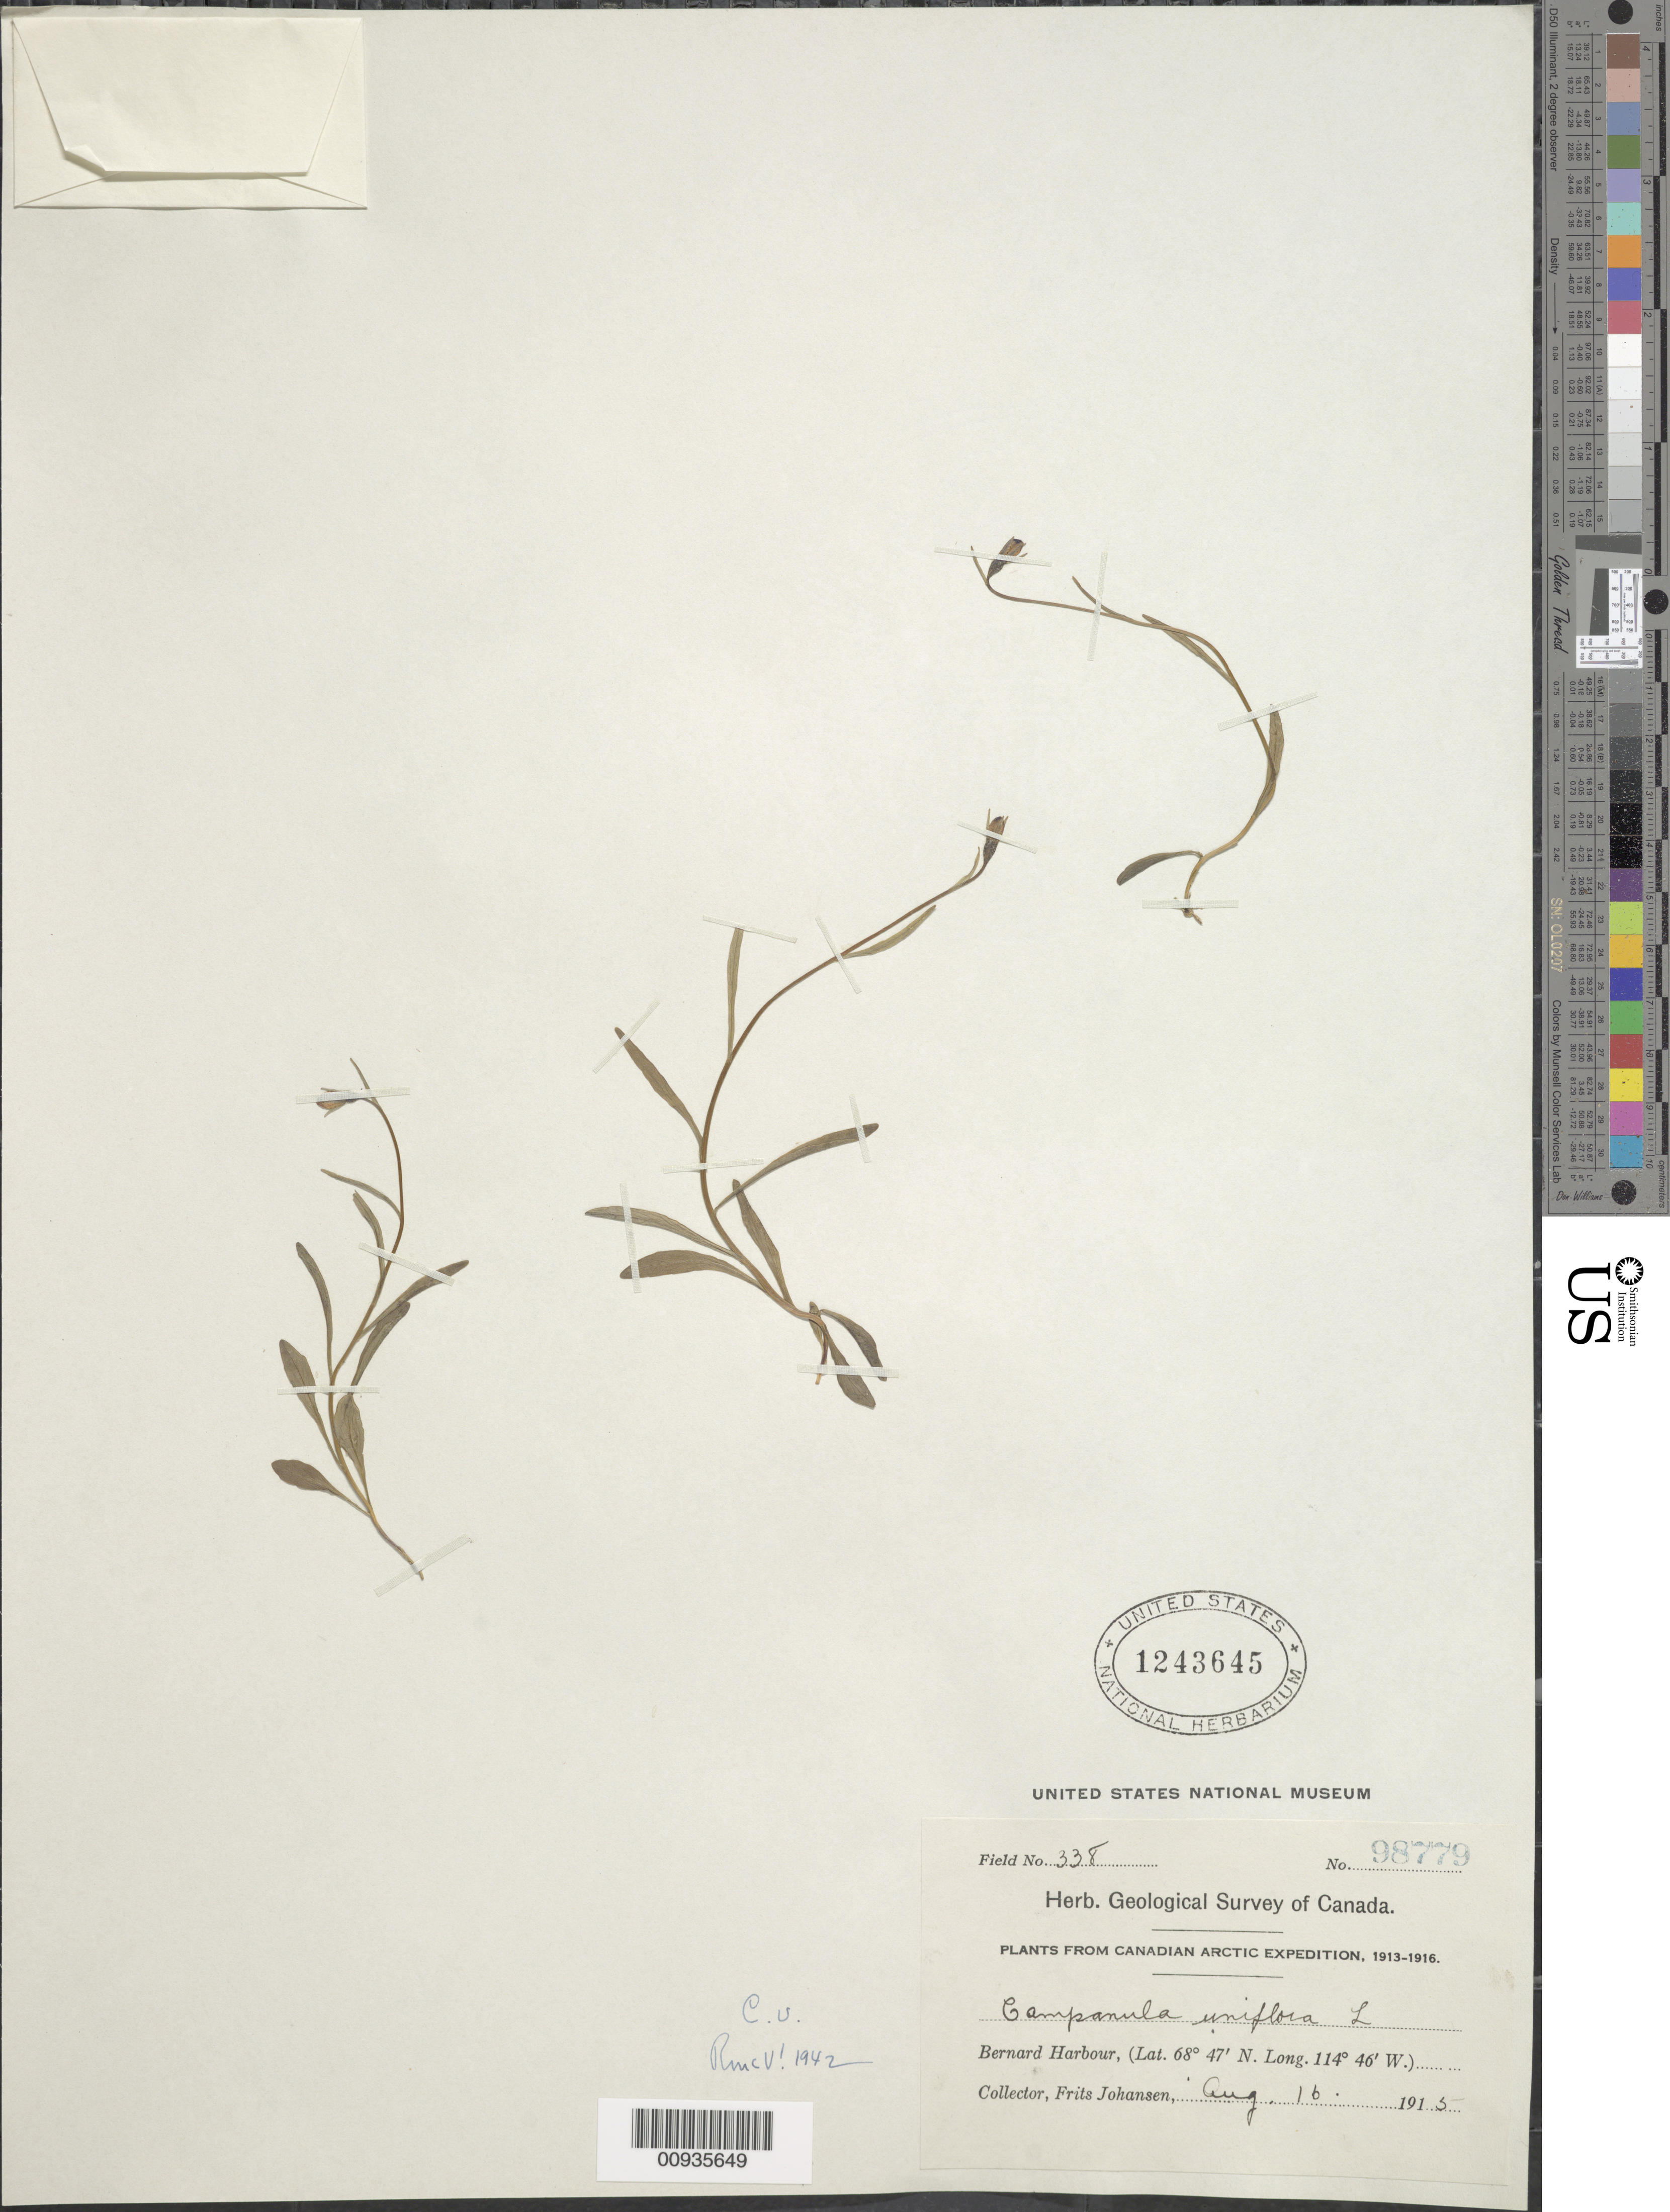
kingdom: Plantae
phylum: Tracheophyta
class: Magnoliopsida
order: Asterales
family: Campanulaceae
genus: Campanula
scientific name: Campanula uniflora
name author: L.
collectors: F. Johansen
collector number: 338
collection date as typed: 16 Aug 1915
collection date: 1915-08-16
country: Canada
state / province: Northwest Territories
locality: Bernard Harbour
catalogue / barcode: US 1243645